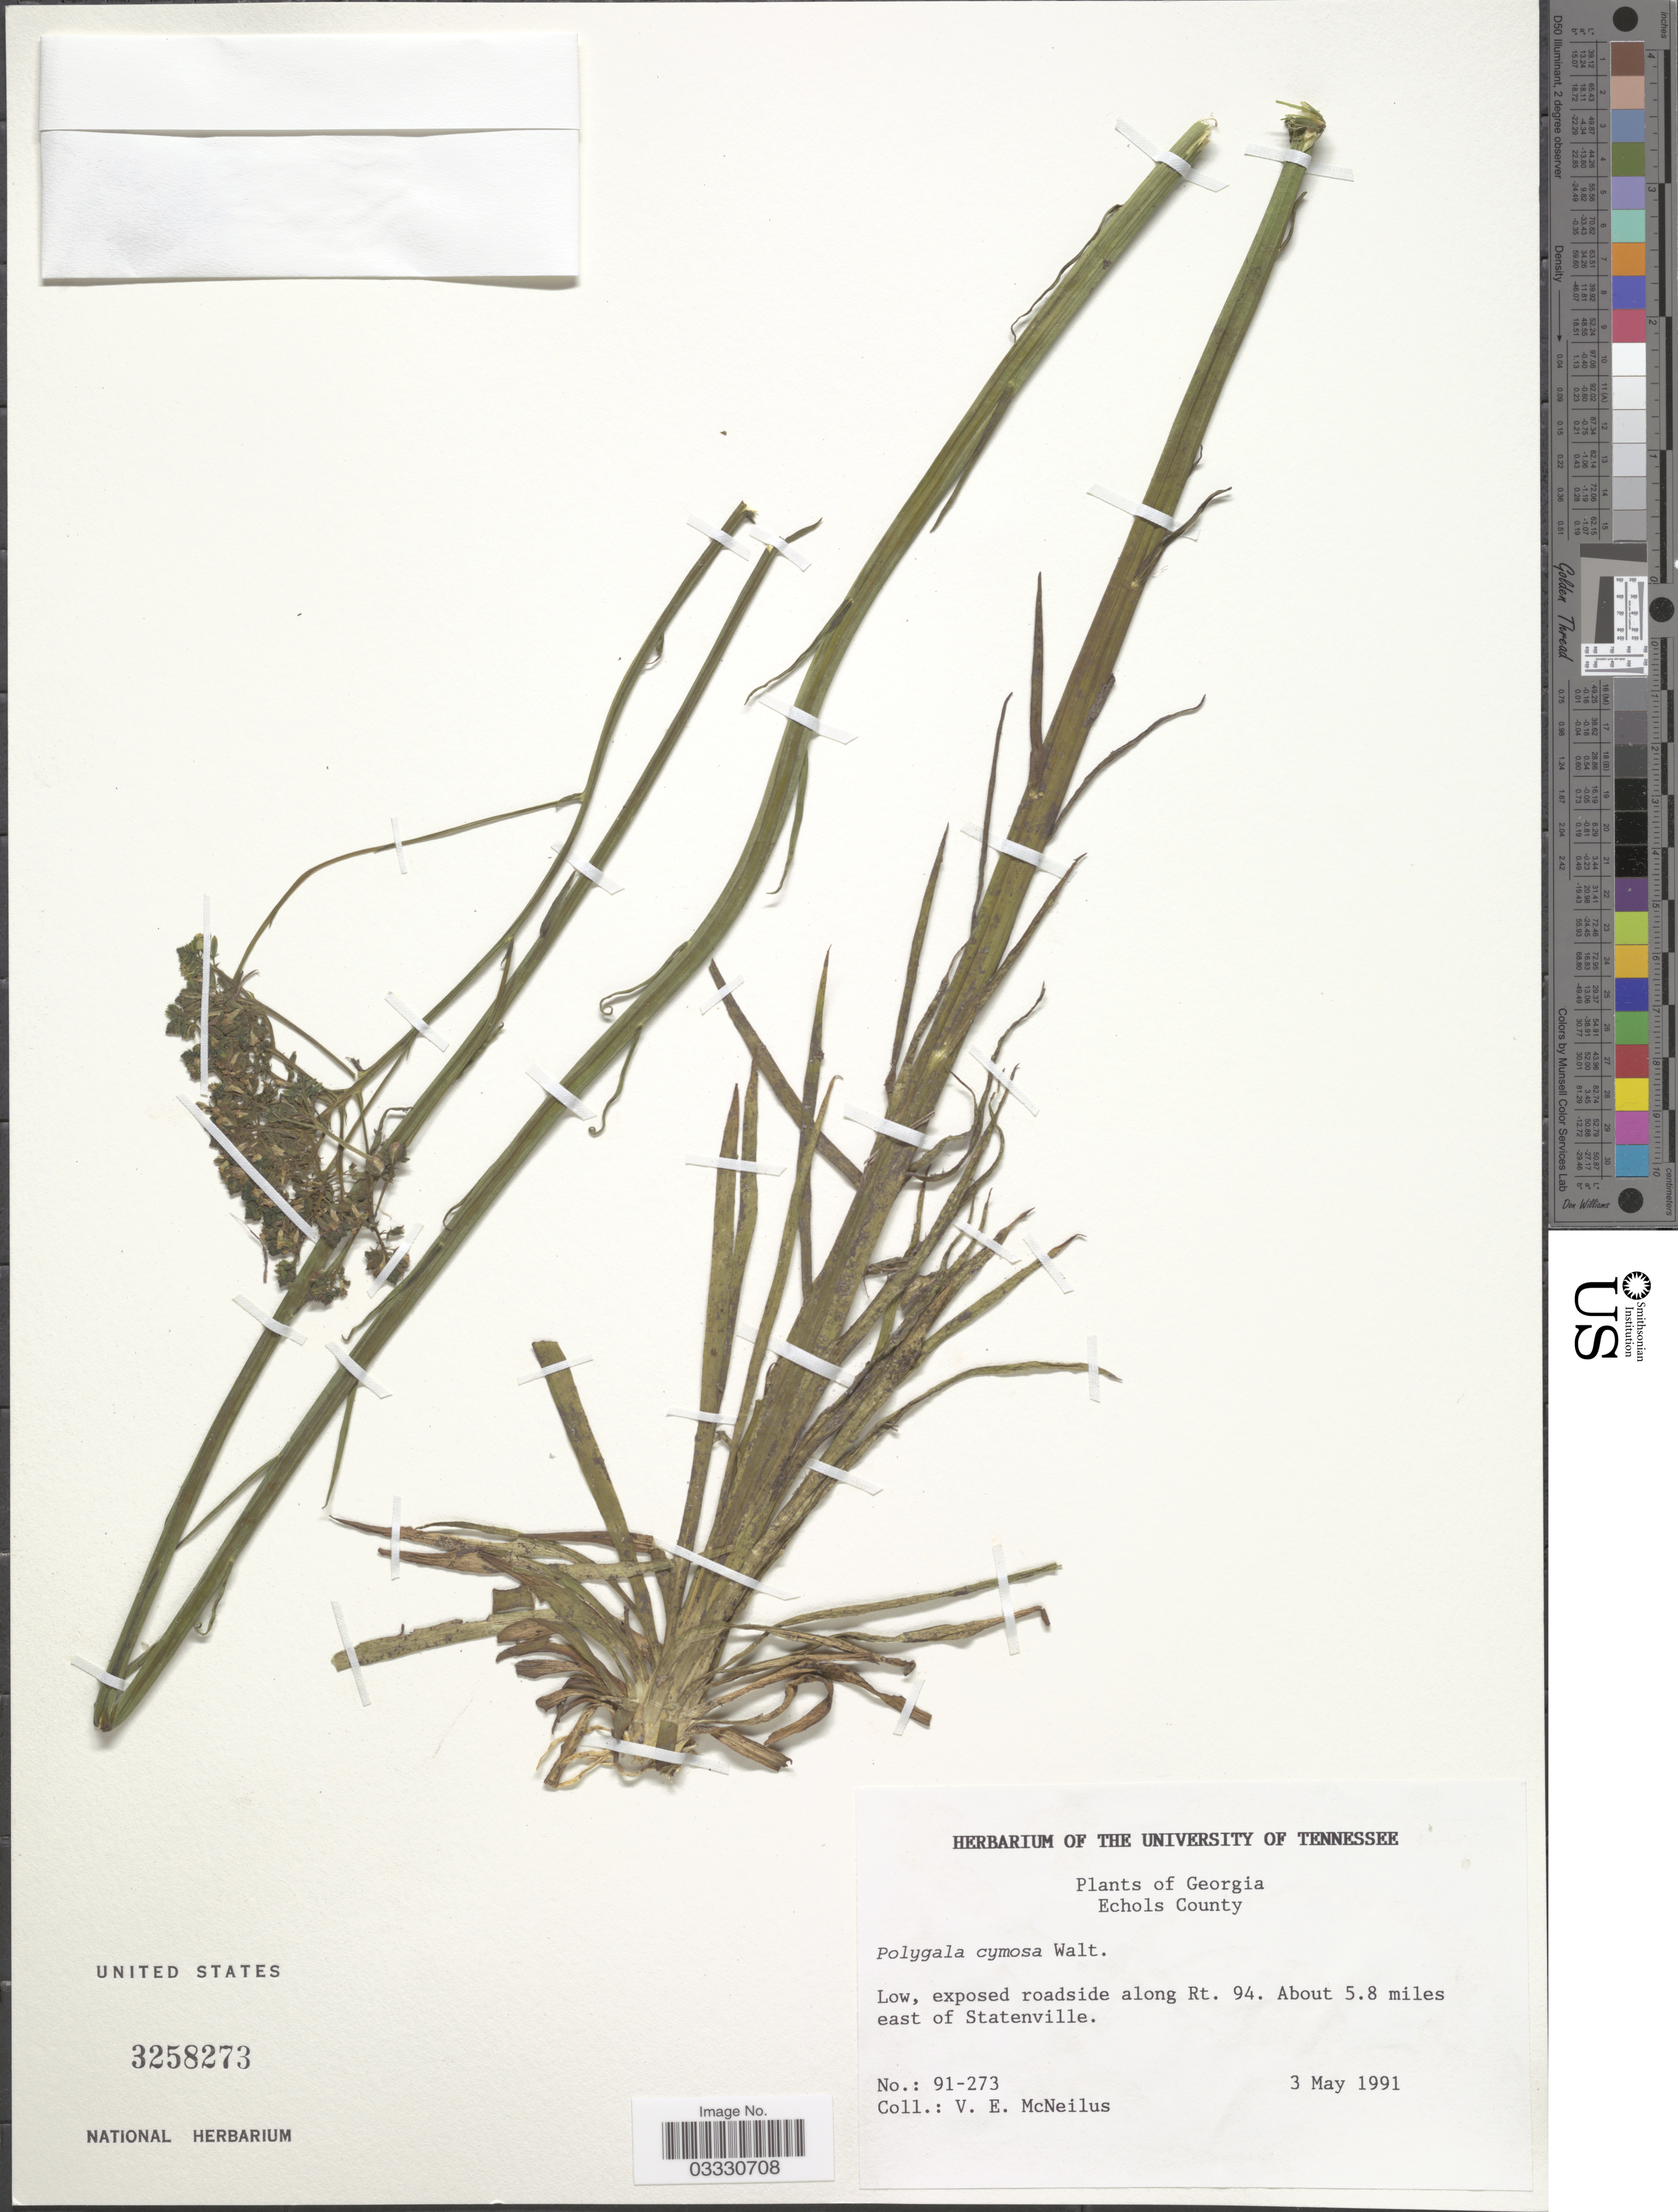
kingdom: Plantae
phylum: Tracheophyta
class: Magnoliopsida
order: Fabales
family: Polygalaceae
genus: Polygala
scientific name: Polygala cymosa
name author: Walter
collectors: V. Mcneilus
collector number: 91-273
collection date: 1991-05-03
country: United States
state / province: Georgia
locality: Echols County. Low, exposed roadside along Rt. 94. About 5.8 miles east of Statenville.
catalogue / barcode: US 3258273